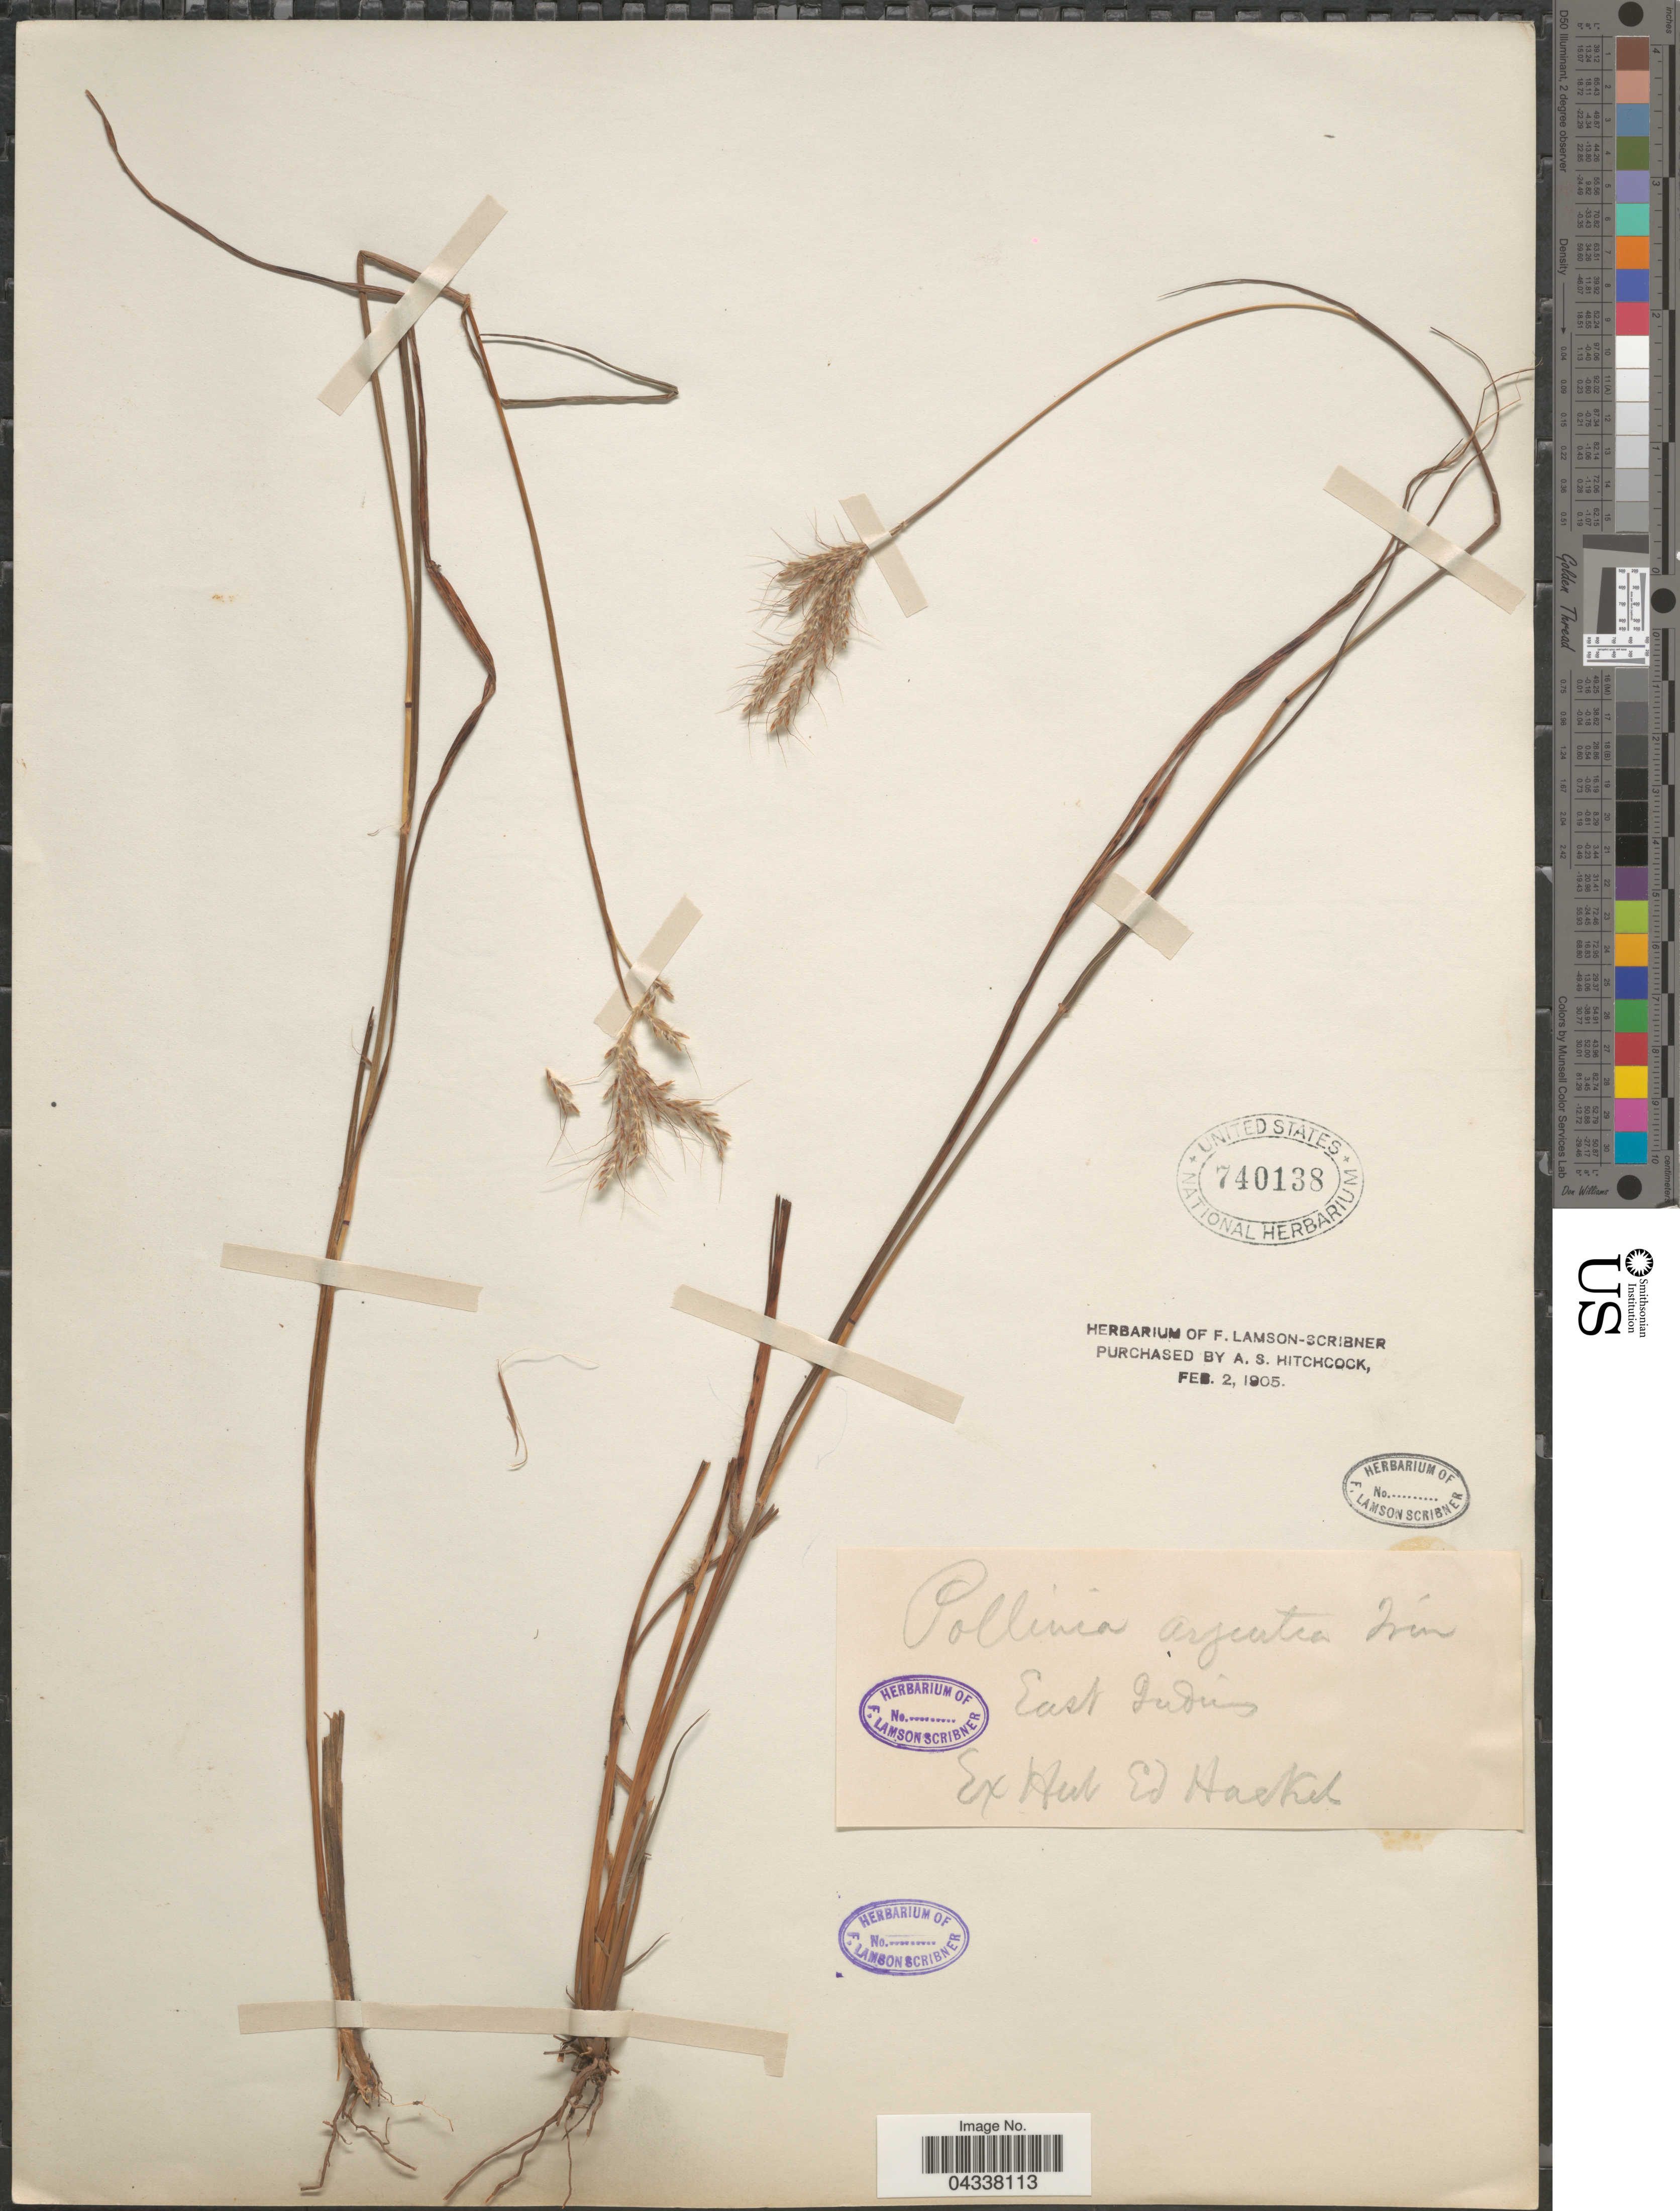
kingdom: Plantae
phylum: Tracheophyta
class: Liliopsida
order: Poales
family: Poaceae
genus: Pseudopogonatherum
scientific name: Pseudopogonatherum trispicatum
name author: (Schult.) Ohwi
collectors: ex herb. E. Hackel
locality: East Indies.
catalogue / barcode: US 740138